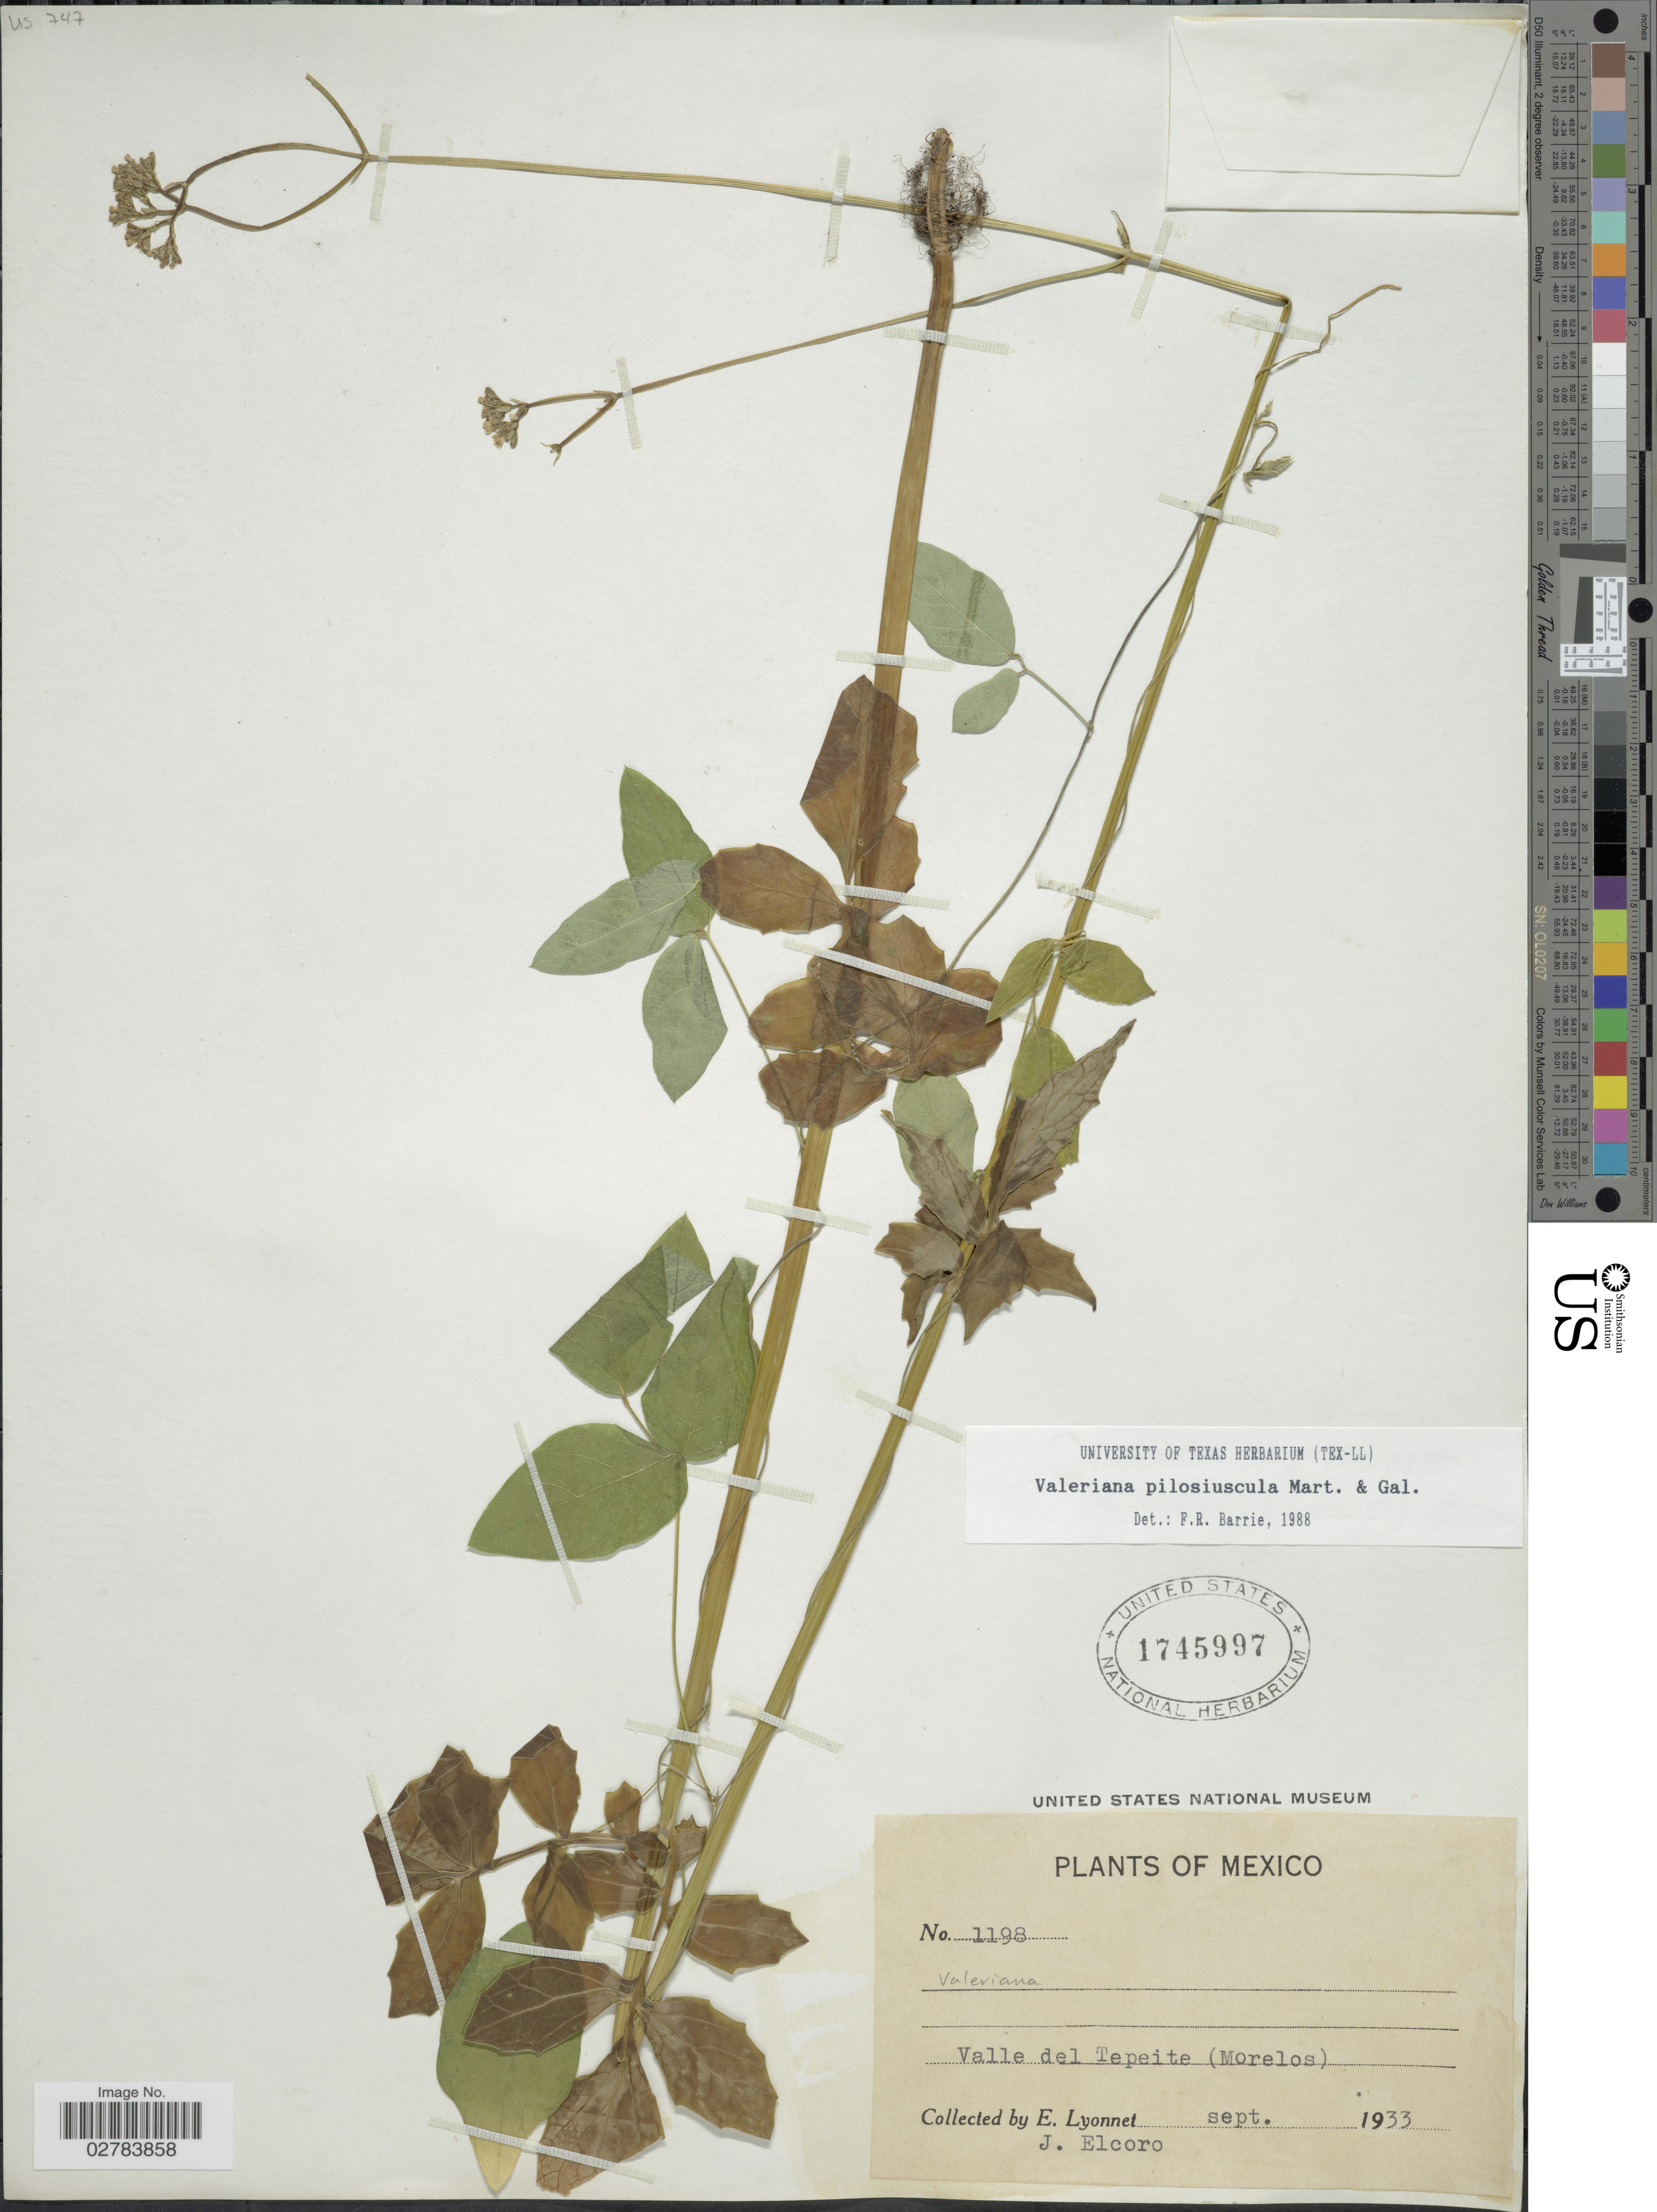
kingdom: Plantae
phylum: Tracheophyta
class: Magnoliopsida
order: Dipsacales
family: Caprifoliaceae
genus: Valeriana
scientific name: Valeriana pilosiuscula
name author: M. Martens & Galeotti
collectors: E. Lyonnet & J. Elcoro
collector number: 1198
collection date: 1933-09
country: Mexico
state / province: Morelos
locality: Valle del Tepeite.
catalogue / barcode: US 1745997